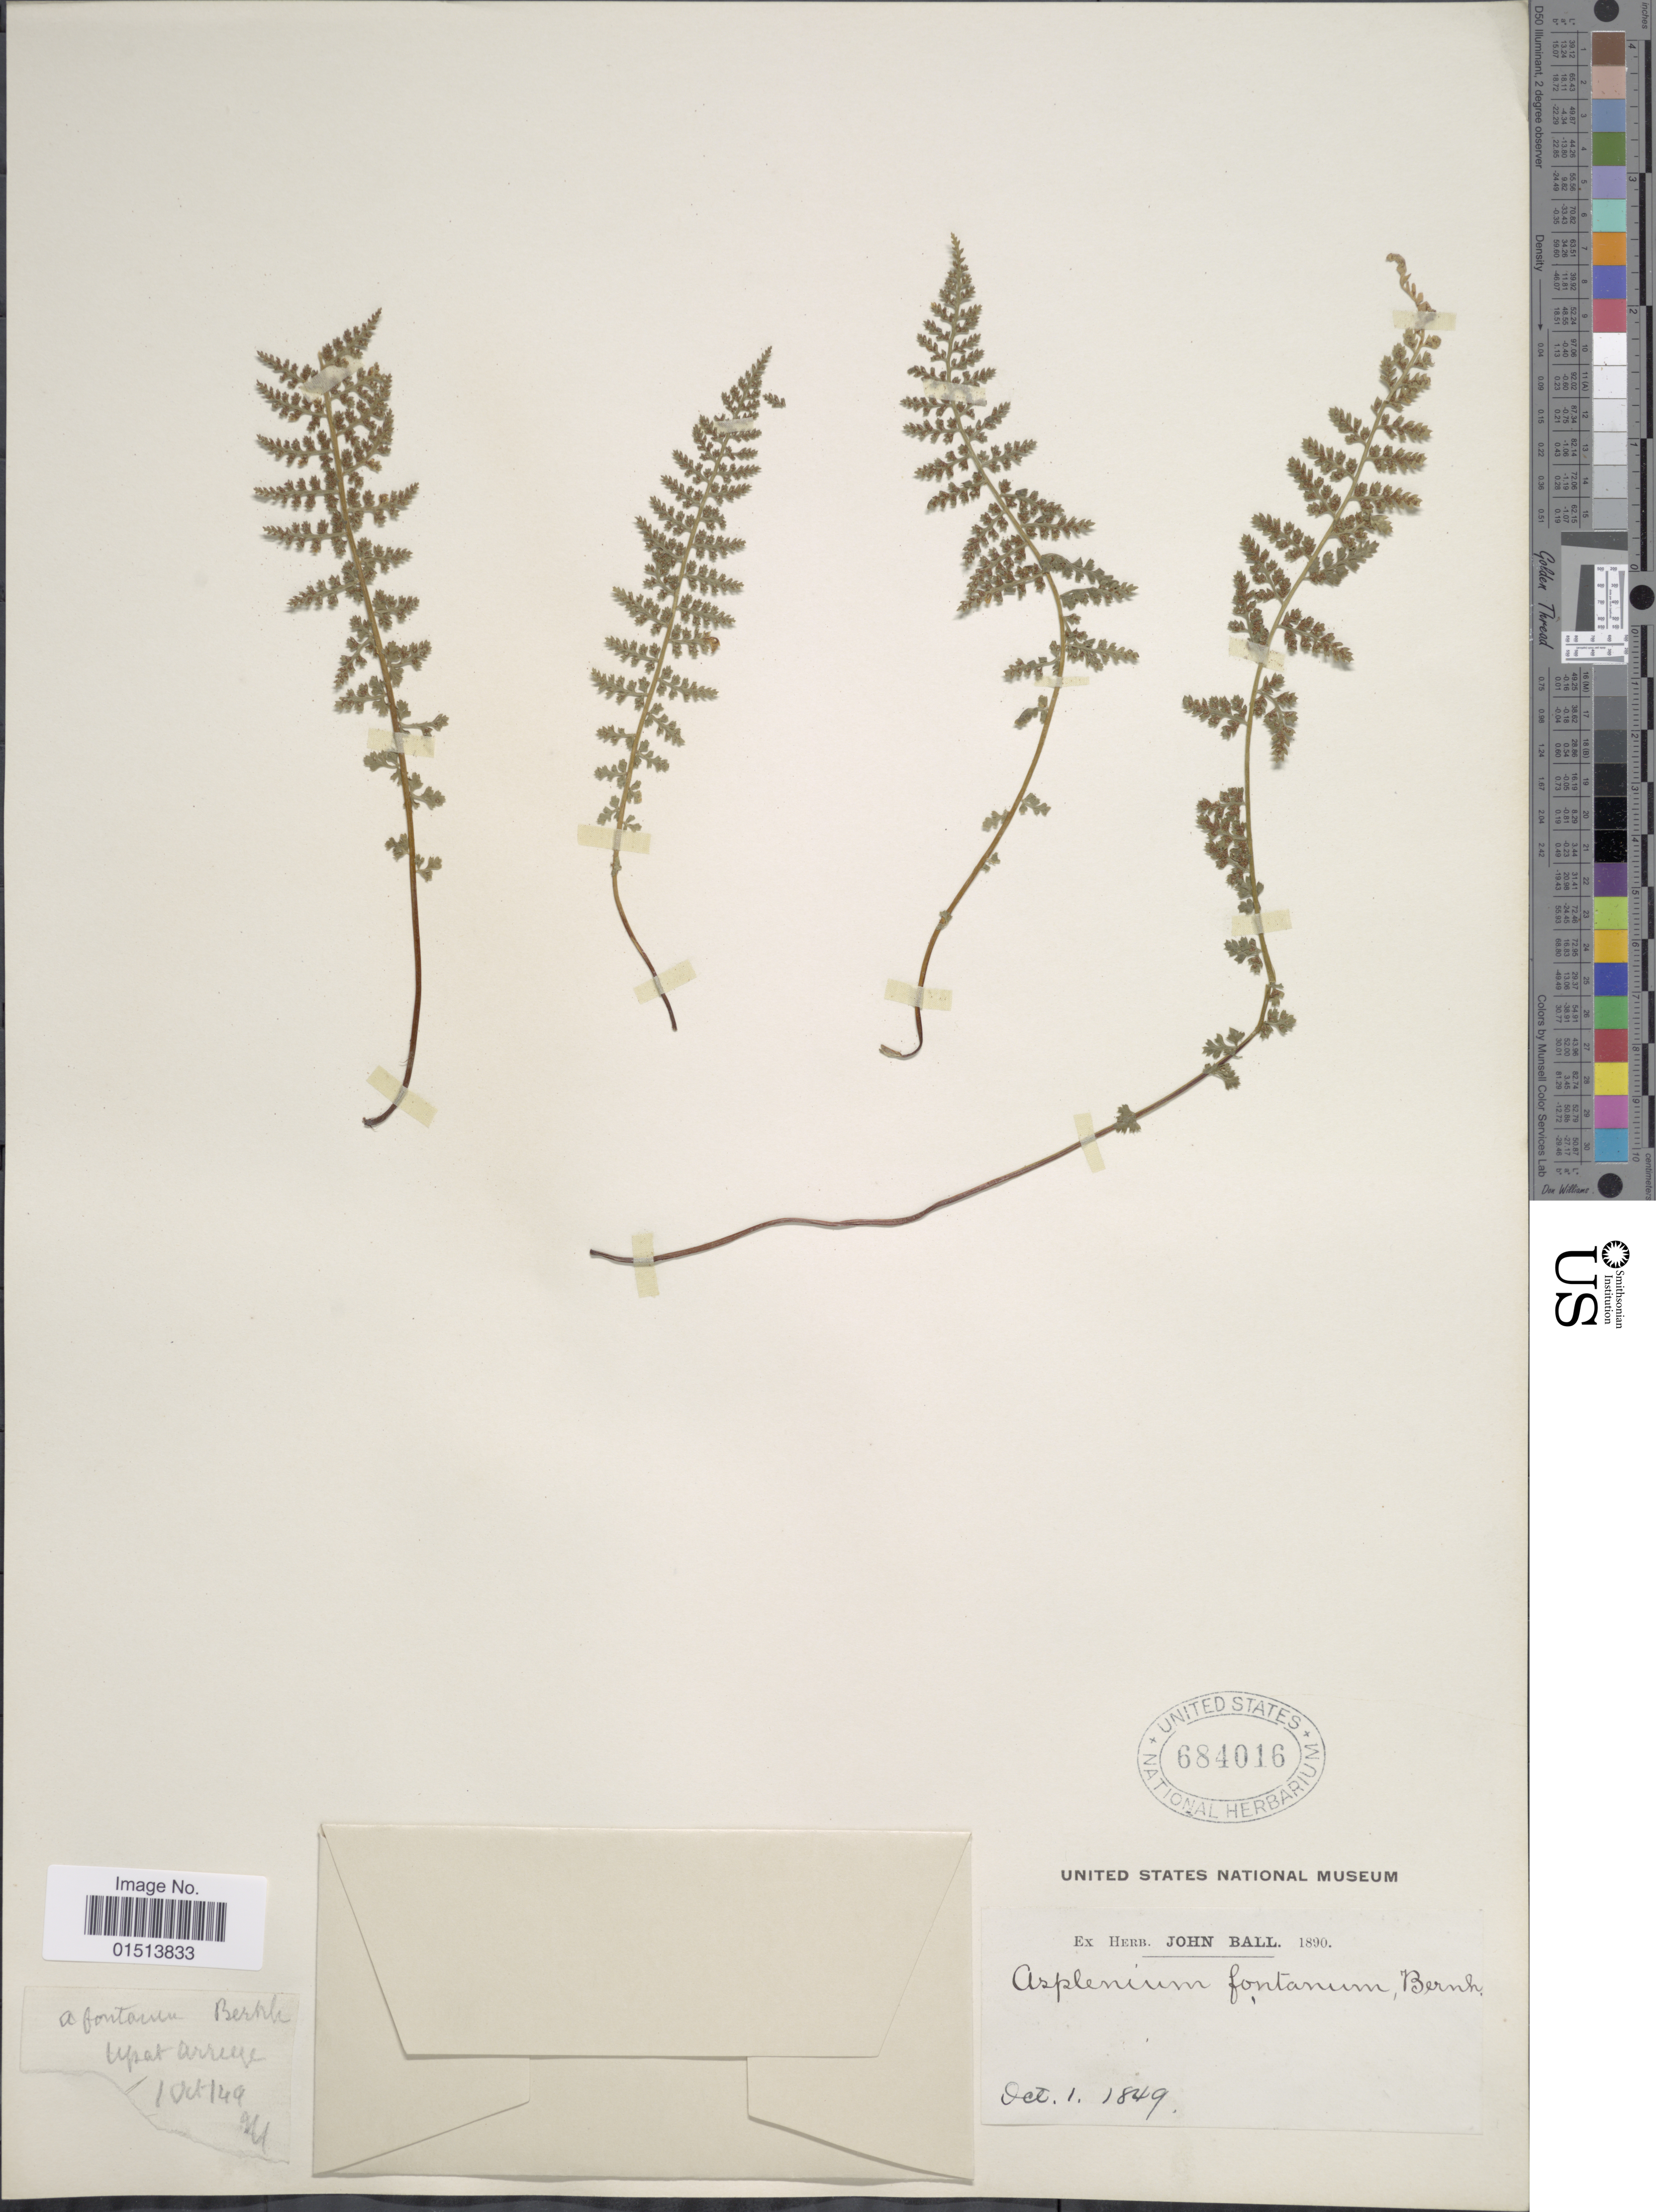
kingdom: Plantae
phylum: Tracheophyta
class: Polypodiopsida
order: Polypodiales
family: Aspleniaceae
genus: Asplenium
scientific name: Asplenium fontanum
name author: (L.) Bernh.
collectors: ex herb. John Ball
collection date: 1849-10-01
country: France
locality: Upat Arreye. [interpreted]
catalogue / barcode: US 684016